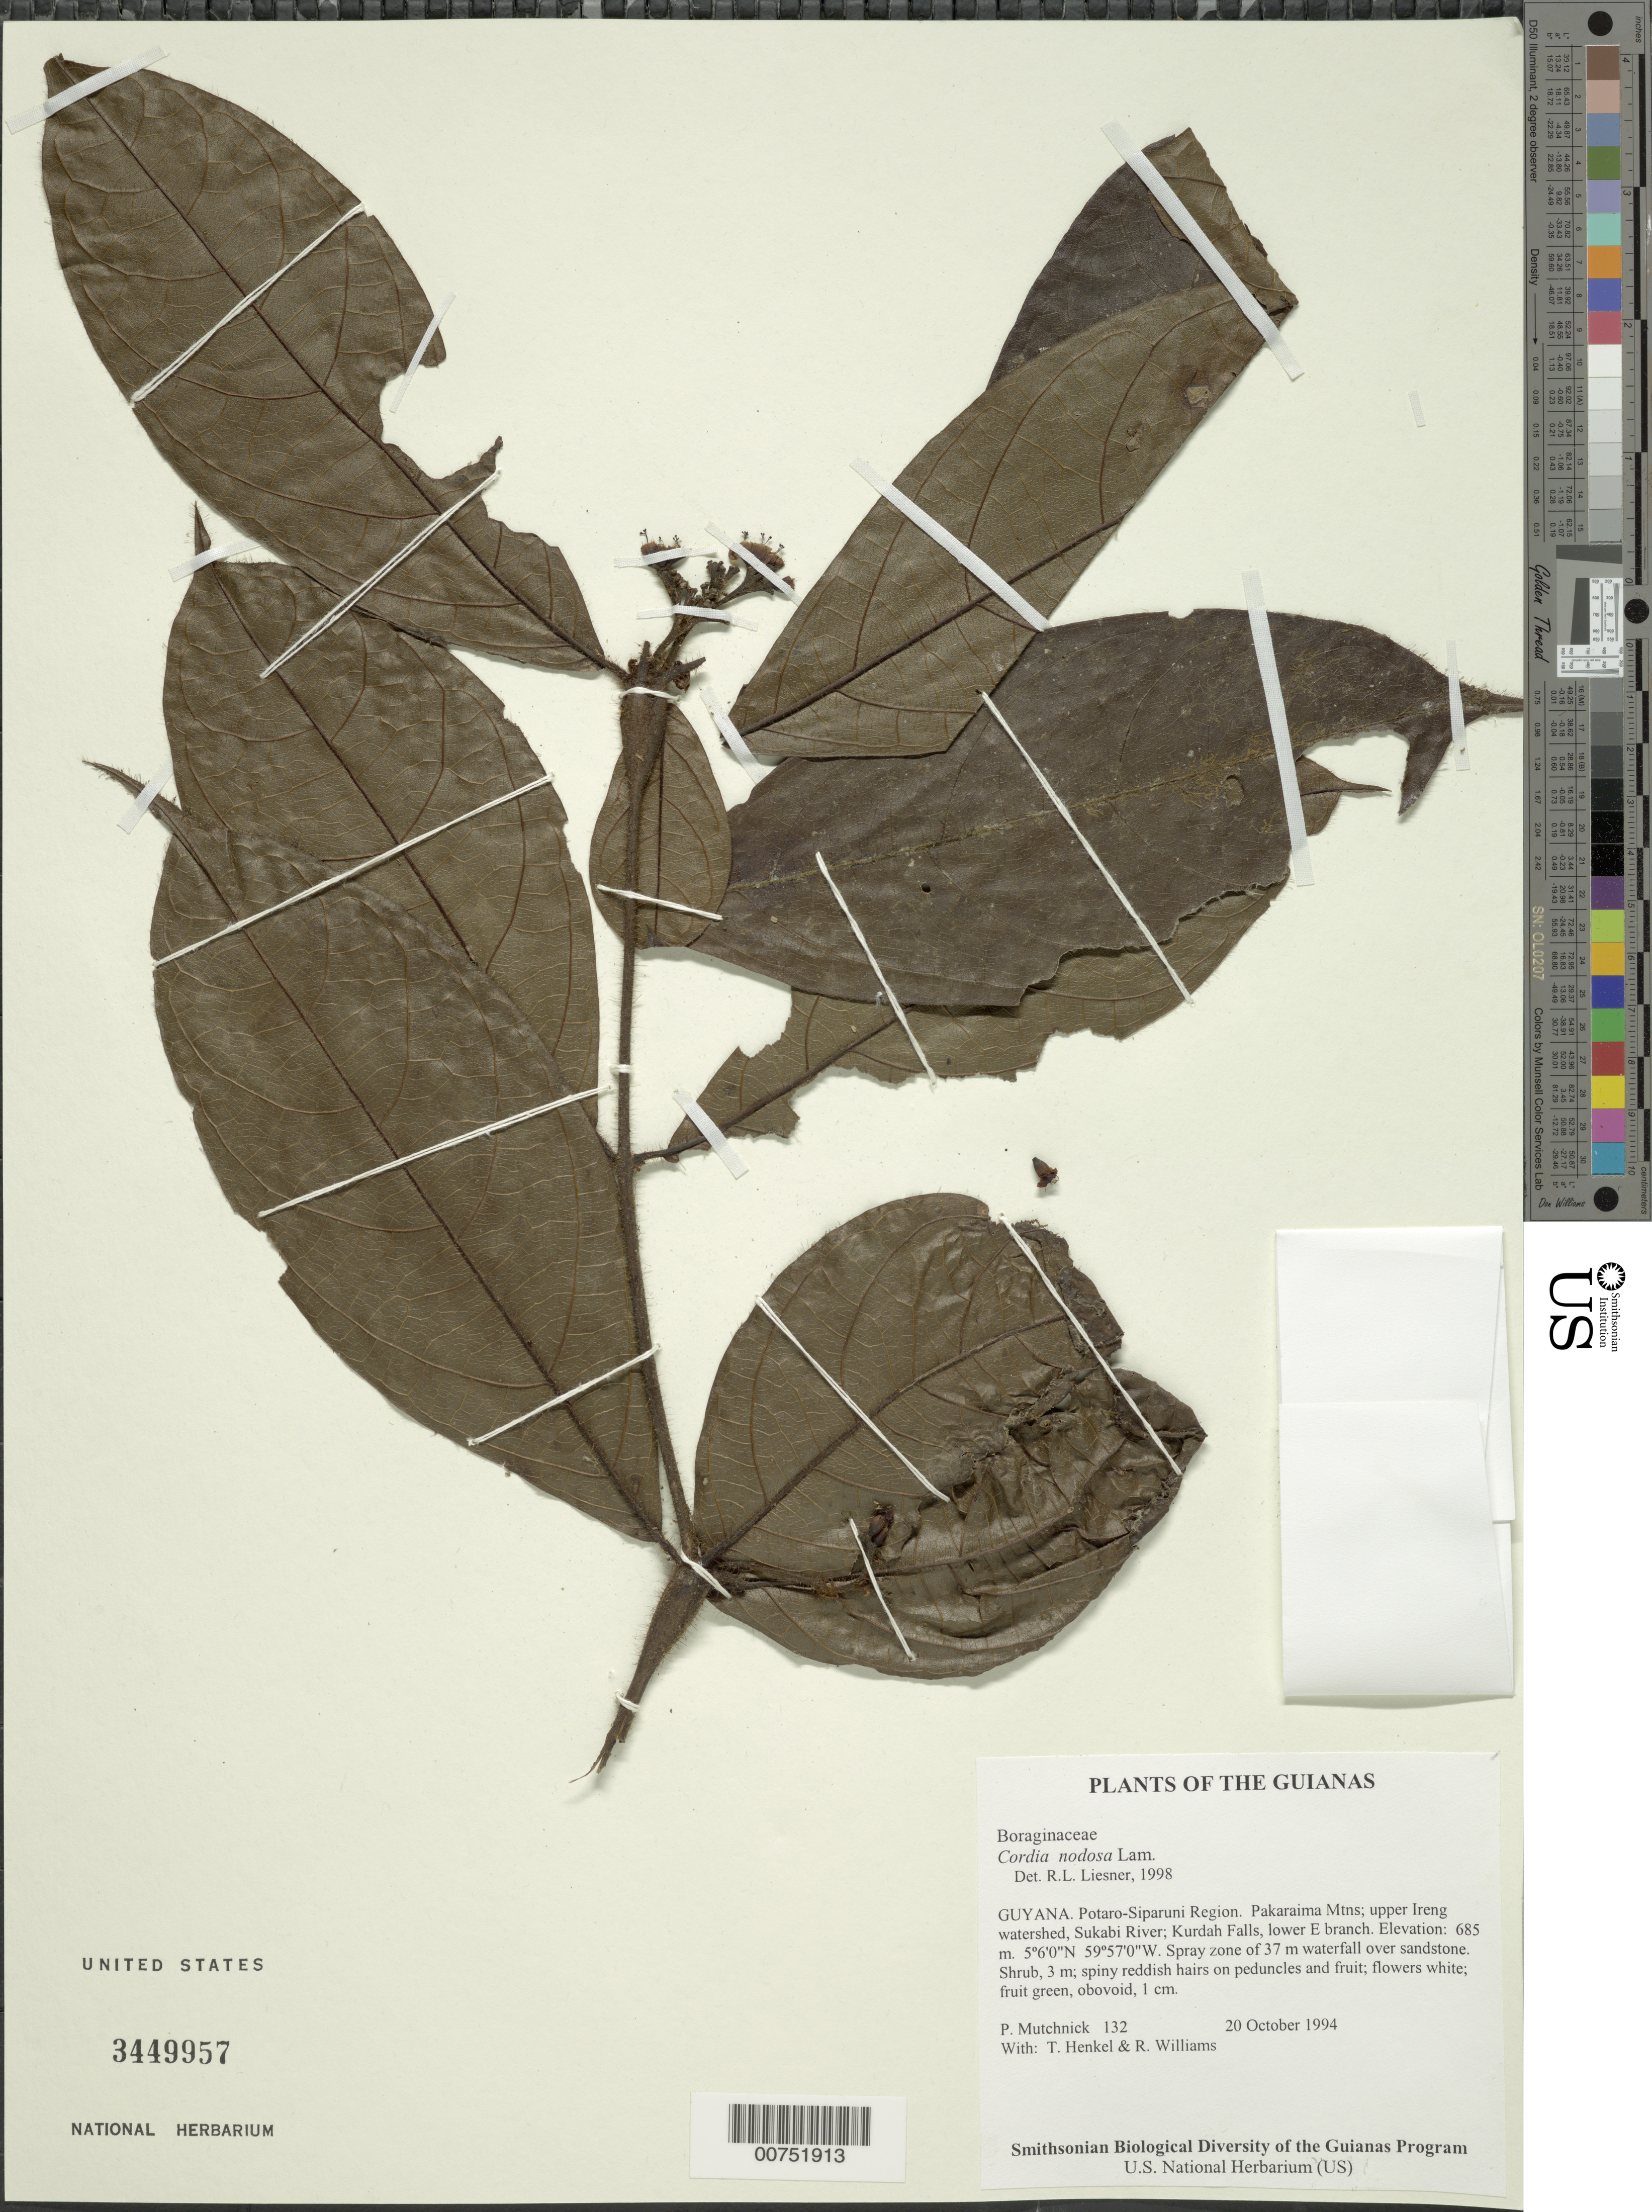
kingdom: Plantae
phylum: Tracheophyta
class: Magnoliopsida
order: Boraginales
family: Cordiaceae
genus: Cordia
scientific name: Cordia nodosa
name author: Lam.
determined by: Liesner, R. L.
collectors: P. Mutchnick, T. Henkel & R. Williams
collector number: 132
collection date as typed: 20 October 1994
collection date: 1994-10-20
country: Guyana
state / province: Potaro-Siparuni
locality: Pakaraima Mtns; upper Ireng watershed, Sukabi River; Kurdah Falls, lower E branch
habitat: Spray zone of 37 m waterfall over sandstone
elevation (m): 685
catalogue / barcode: US 3449957